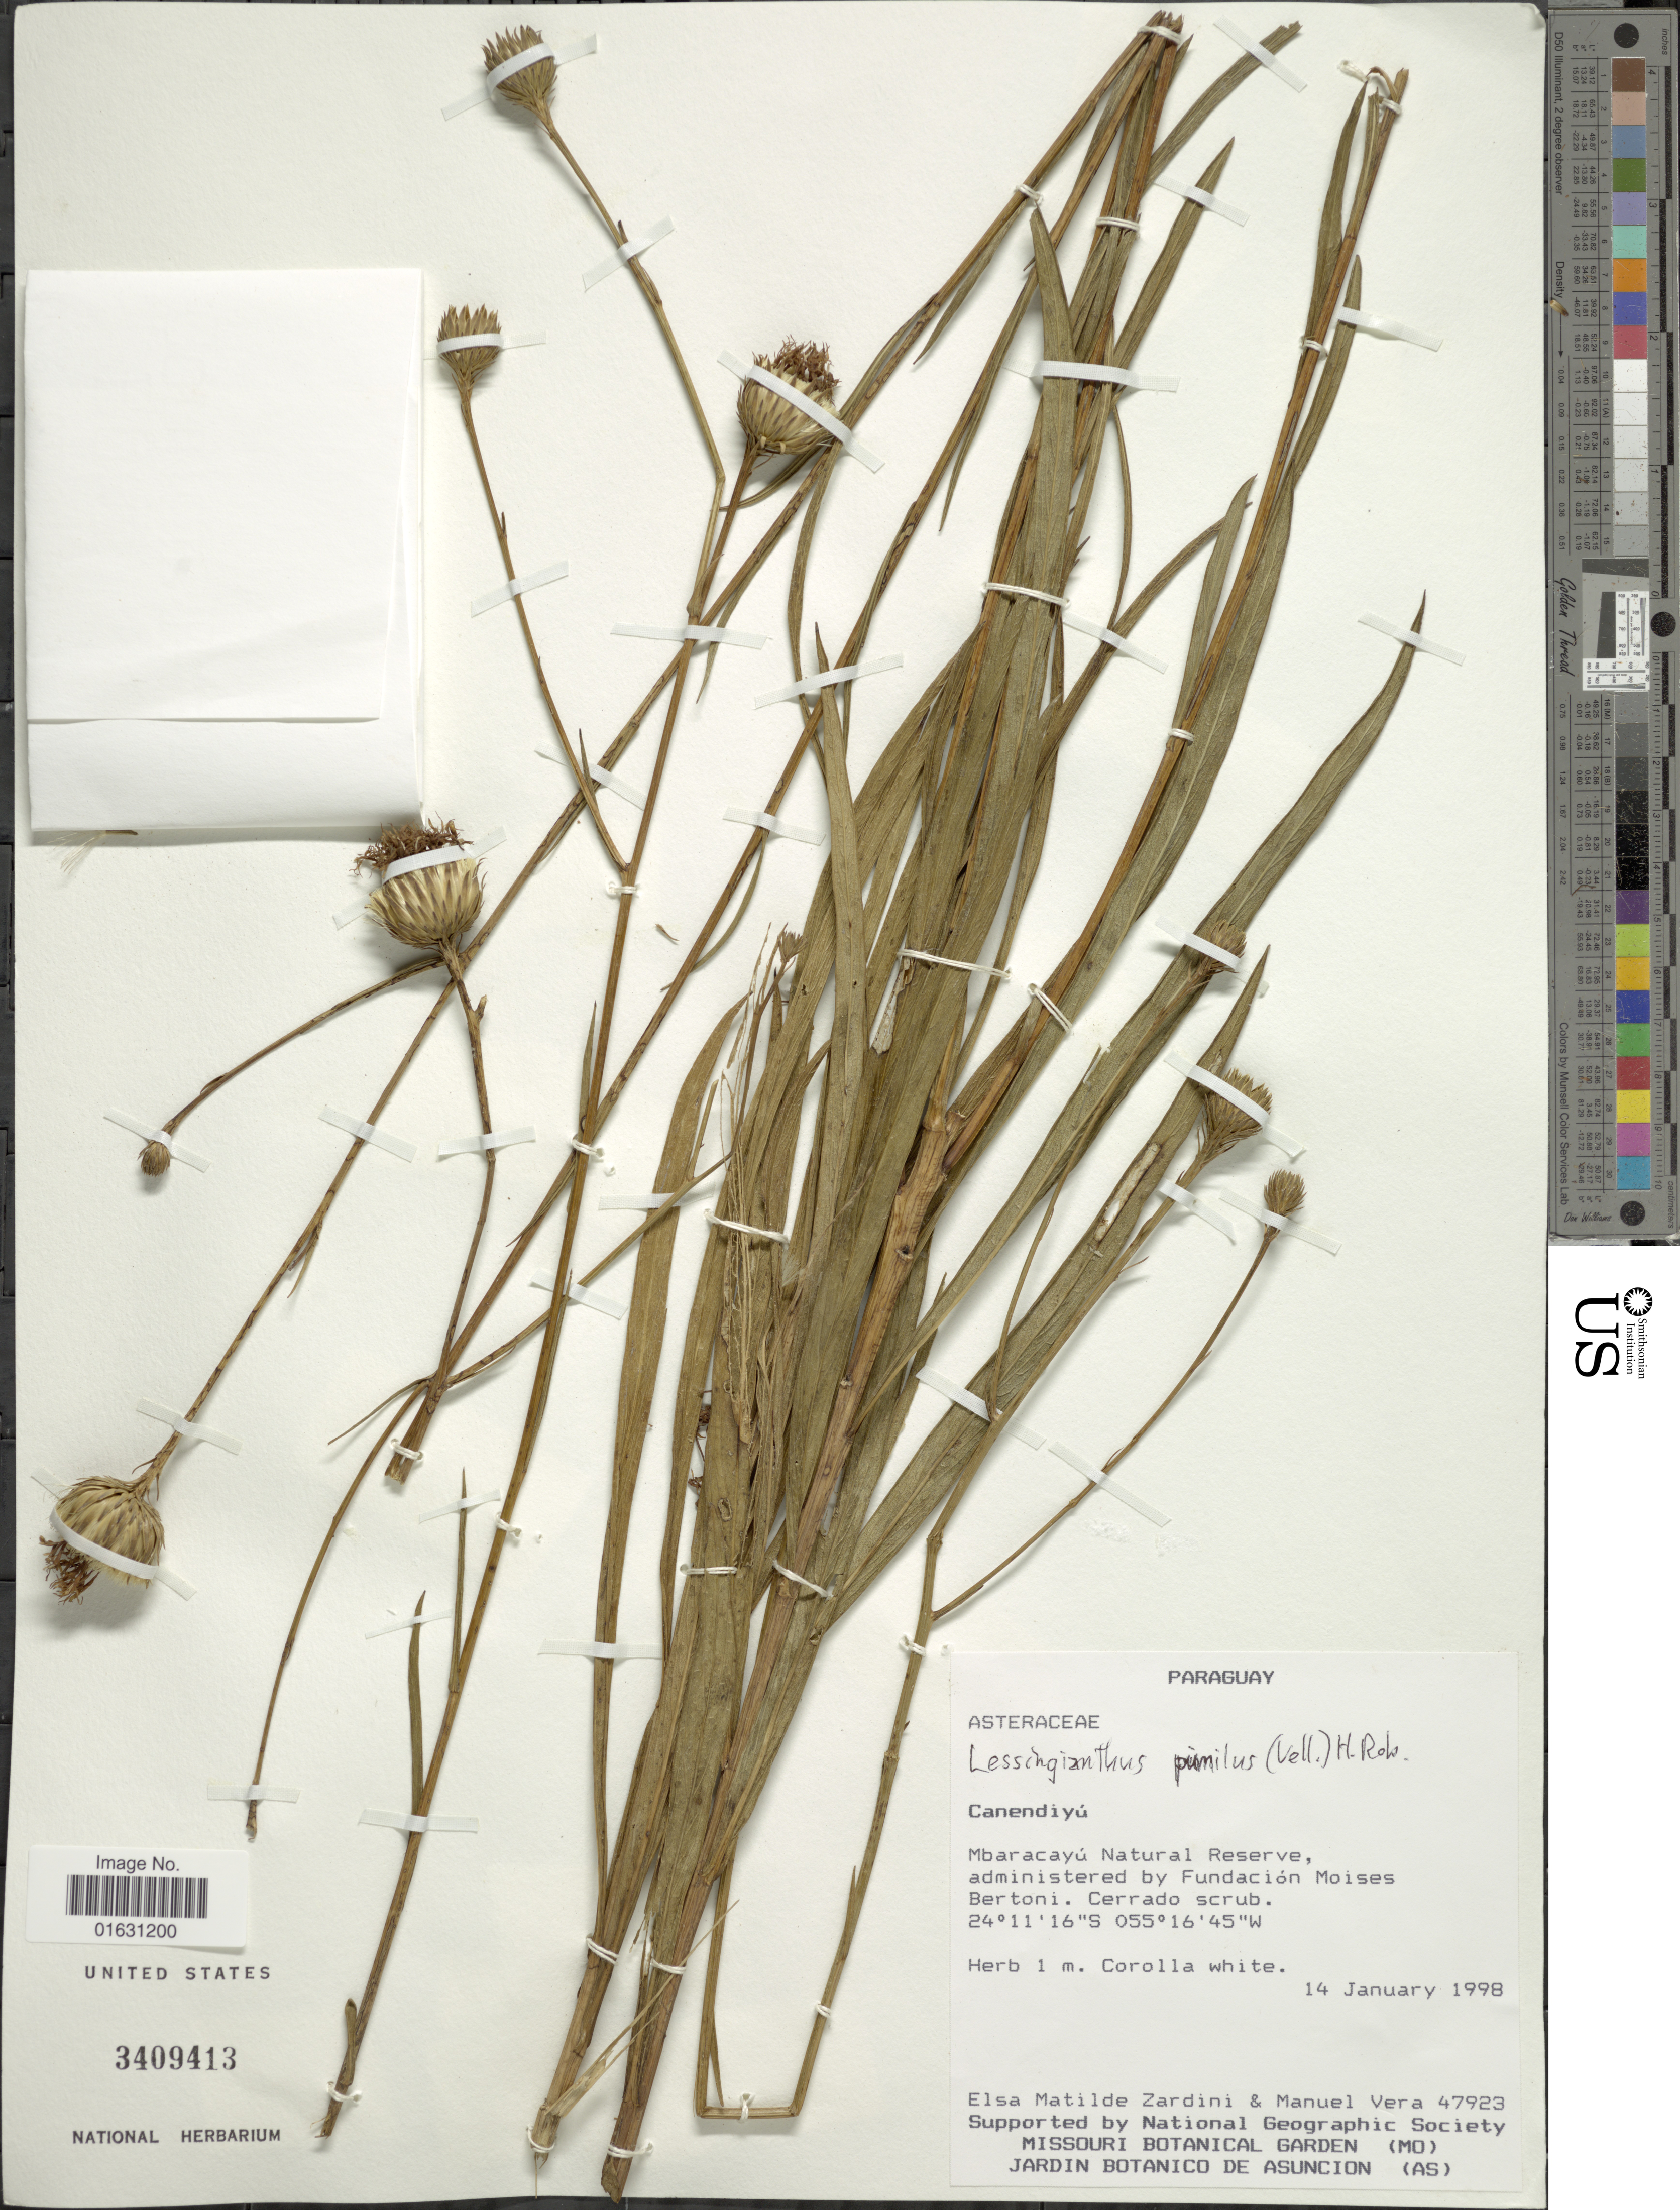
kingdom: Plantae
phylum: Tracheophyta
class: Magnoliopsida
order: Asterales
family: Asteraceae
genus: Lessingianthus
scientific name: Lessingianthus pumillus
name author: (Vell.) H. Rob.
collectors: E. M. Zardini & M. Vera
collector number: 47923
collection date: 1998-01-14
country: Paraguay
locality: Canendiyu, Mbaracayu Natural Reserve, administered bu Fundacion Moises Bertoni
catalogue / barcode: US 3409413